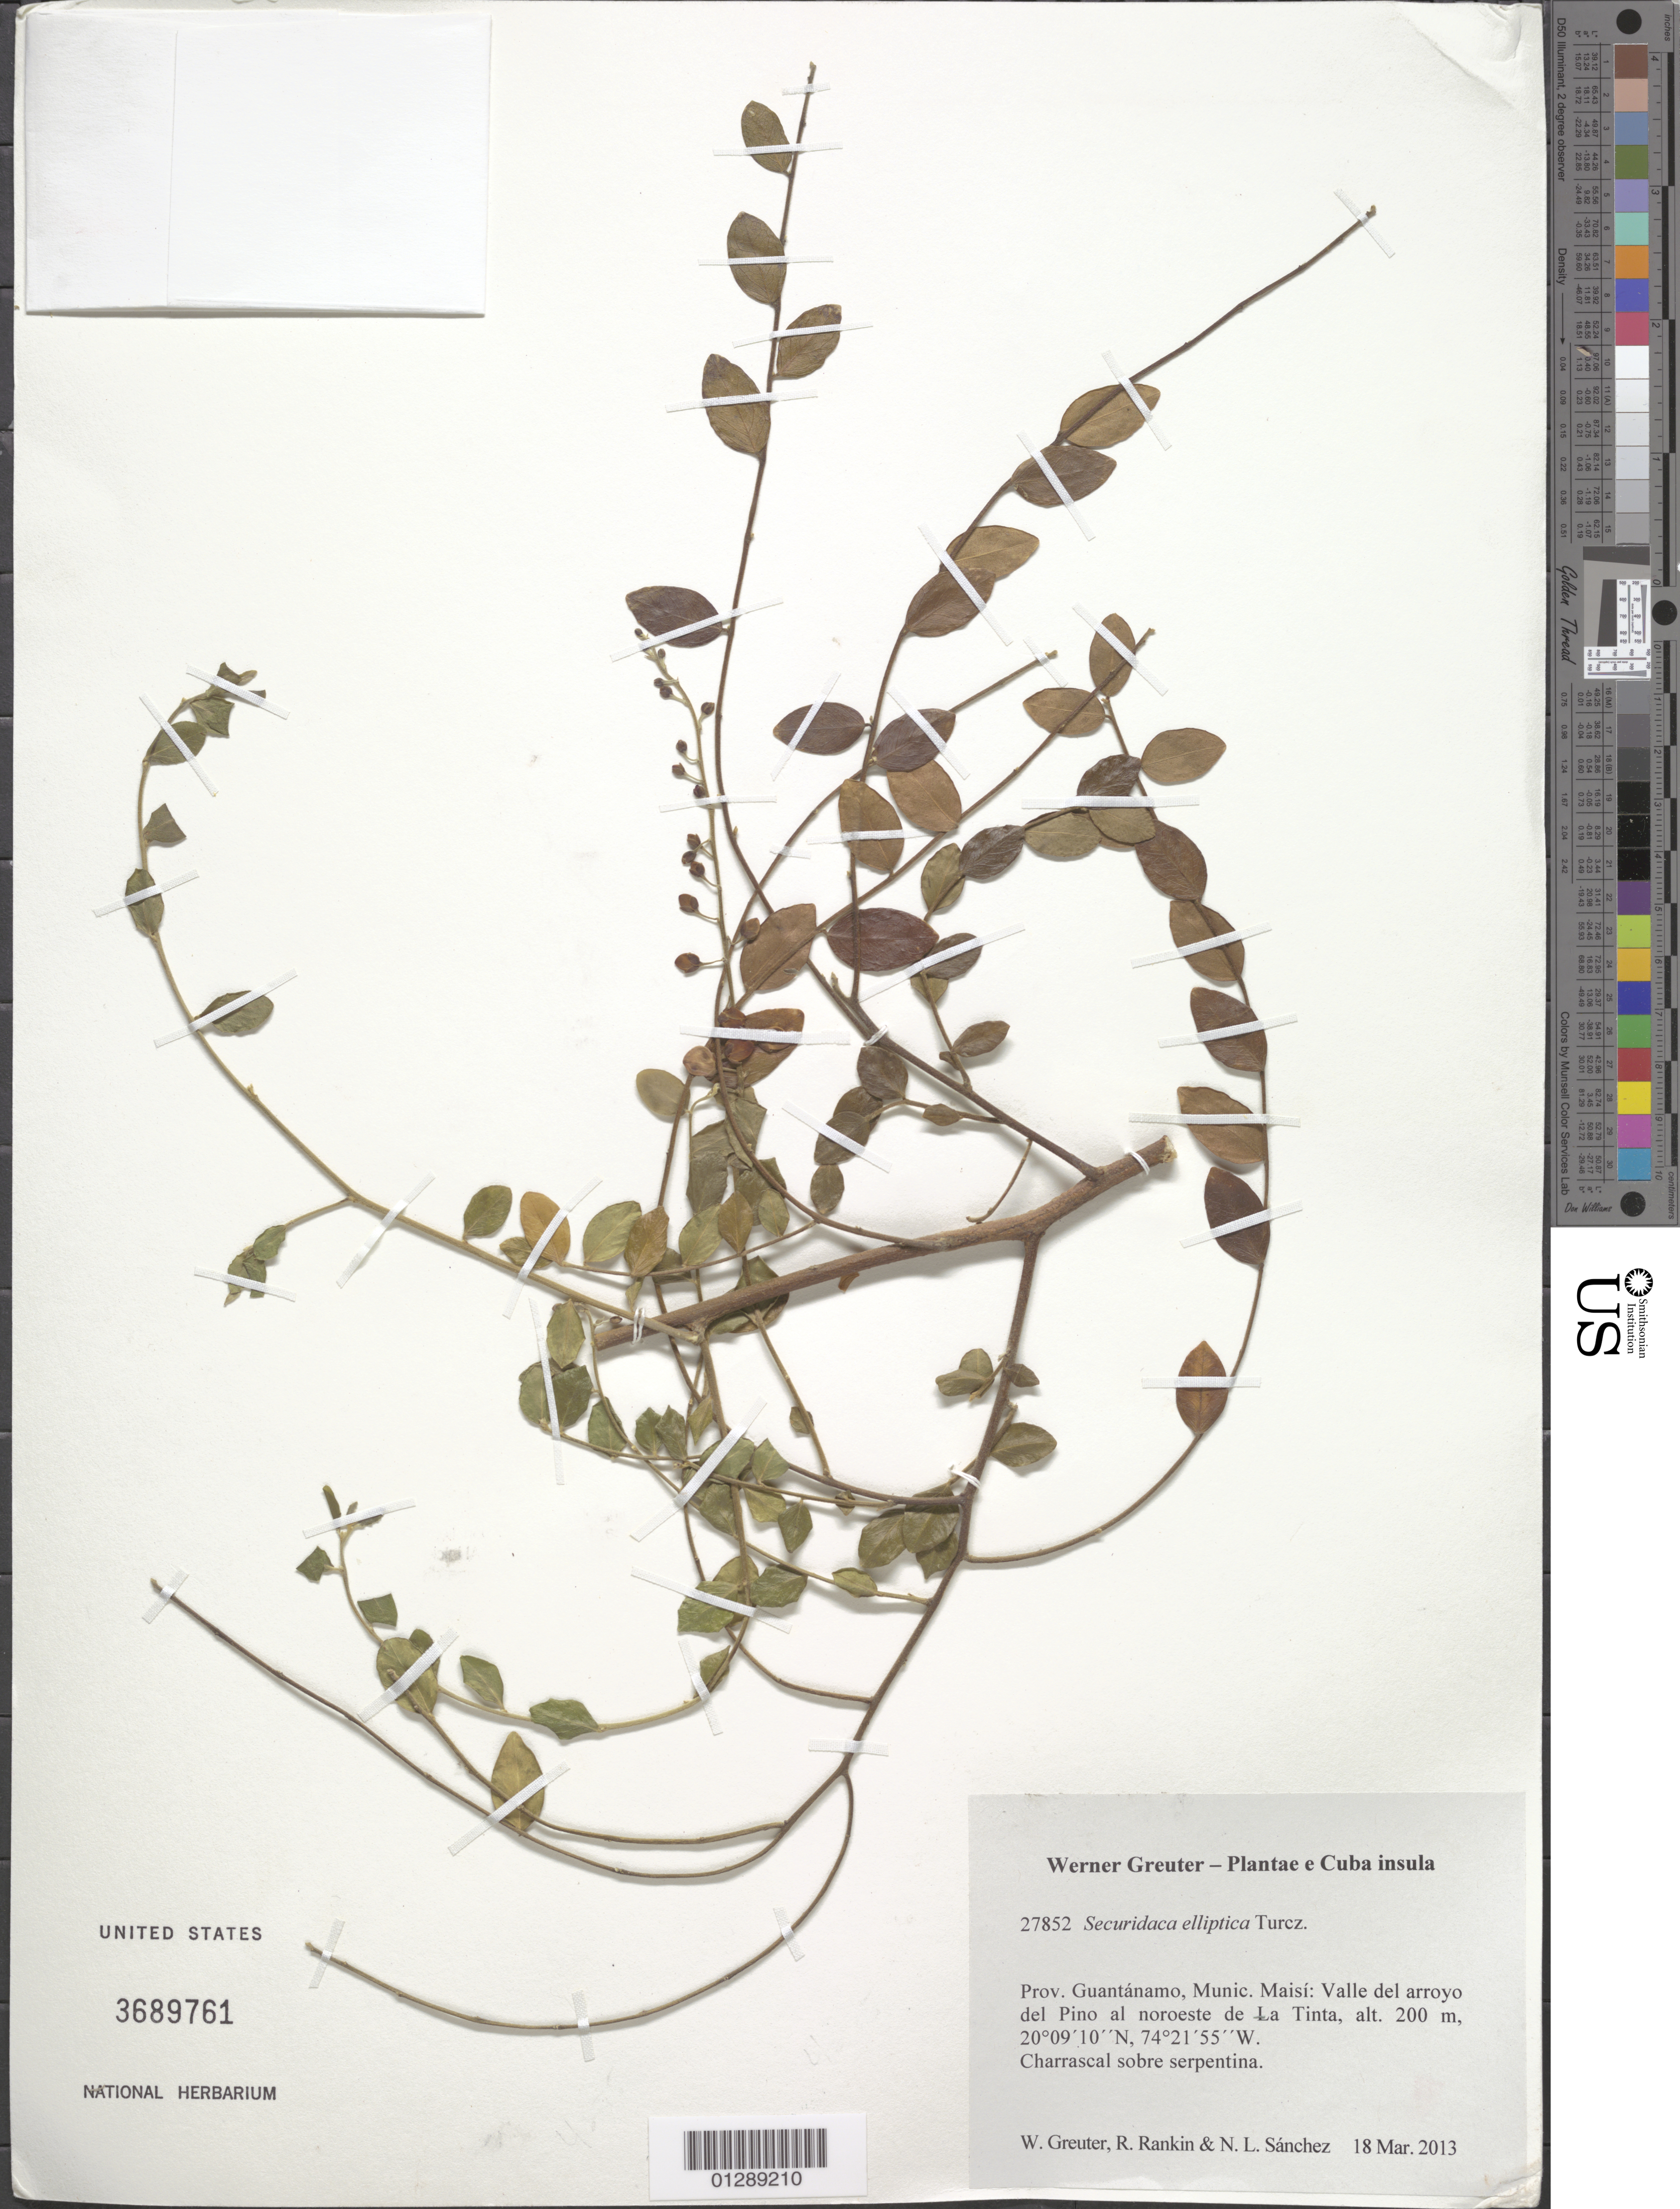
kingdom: Plantae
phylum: Tracheophyta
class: Magnoliopsida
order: Fabales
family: Polygalaceae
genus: Securidaca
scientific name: Securidaca elliptica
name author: Turcz.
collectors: W. R. Greuter, R. Rankin Rodriguez & N. Sanchez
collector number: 27852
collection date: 2013-03-18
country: Cuba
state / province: Guantanamo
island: Cuba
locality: Munic. Maisí: Valle del arroyo del Pino al noroeste de La Tinta.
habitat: Charascal sobre serpentina.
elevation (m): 200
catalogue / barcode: US 3689761